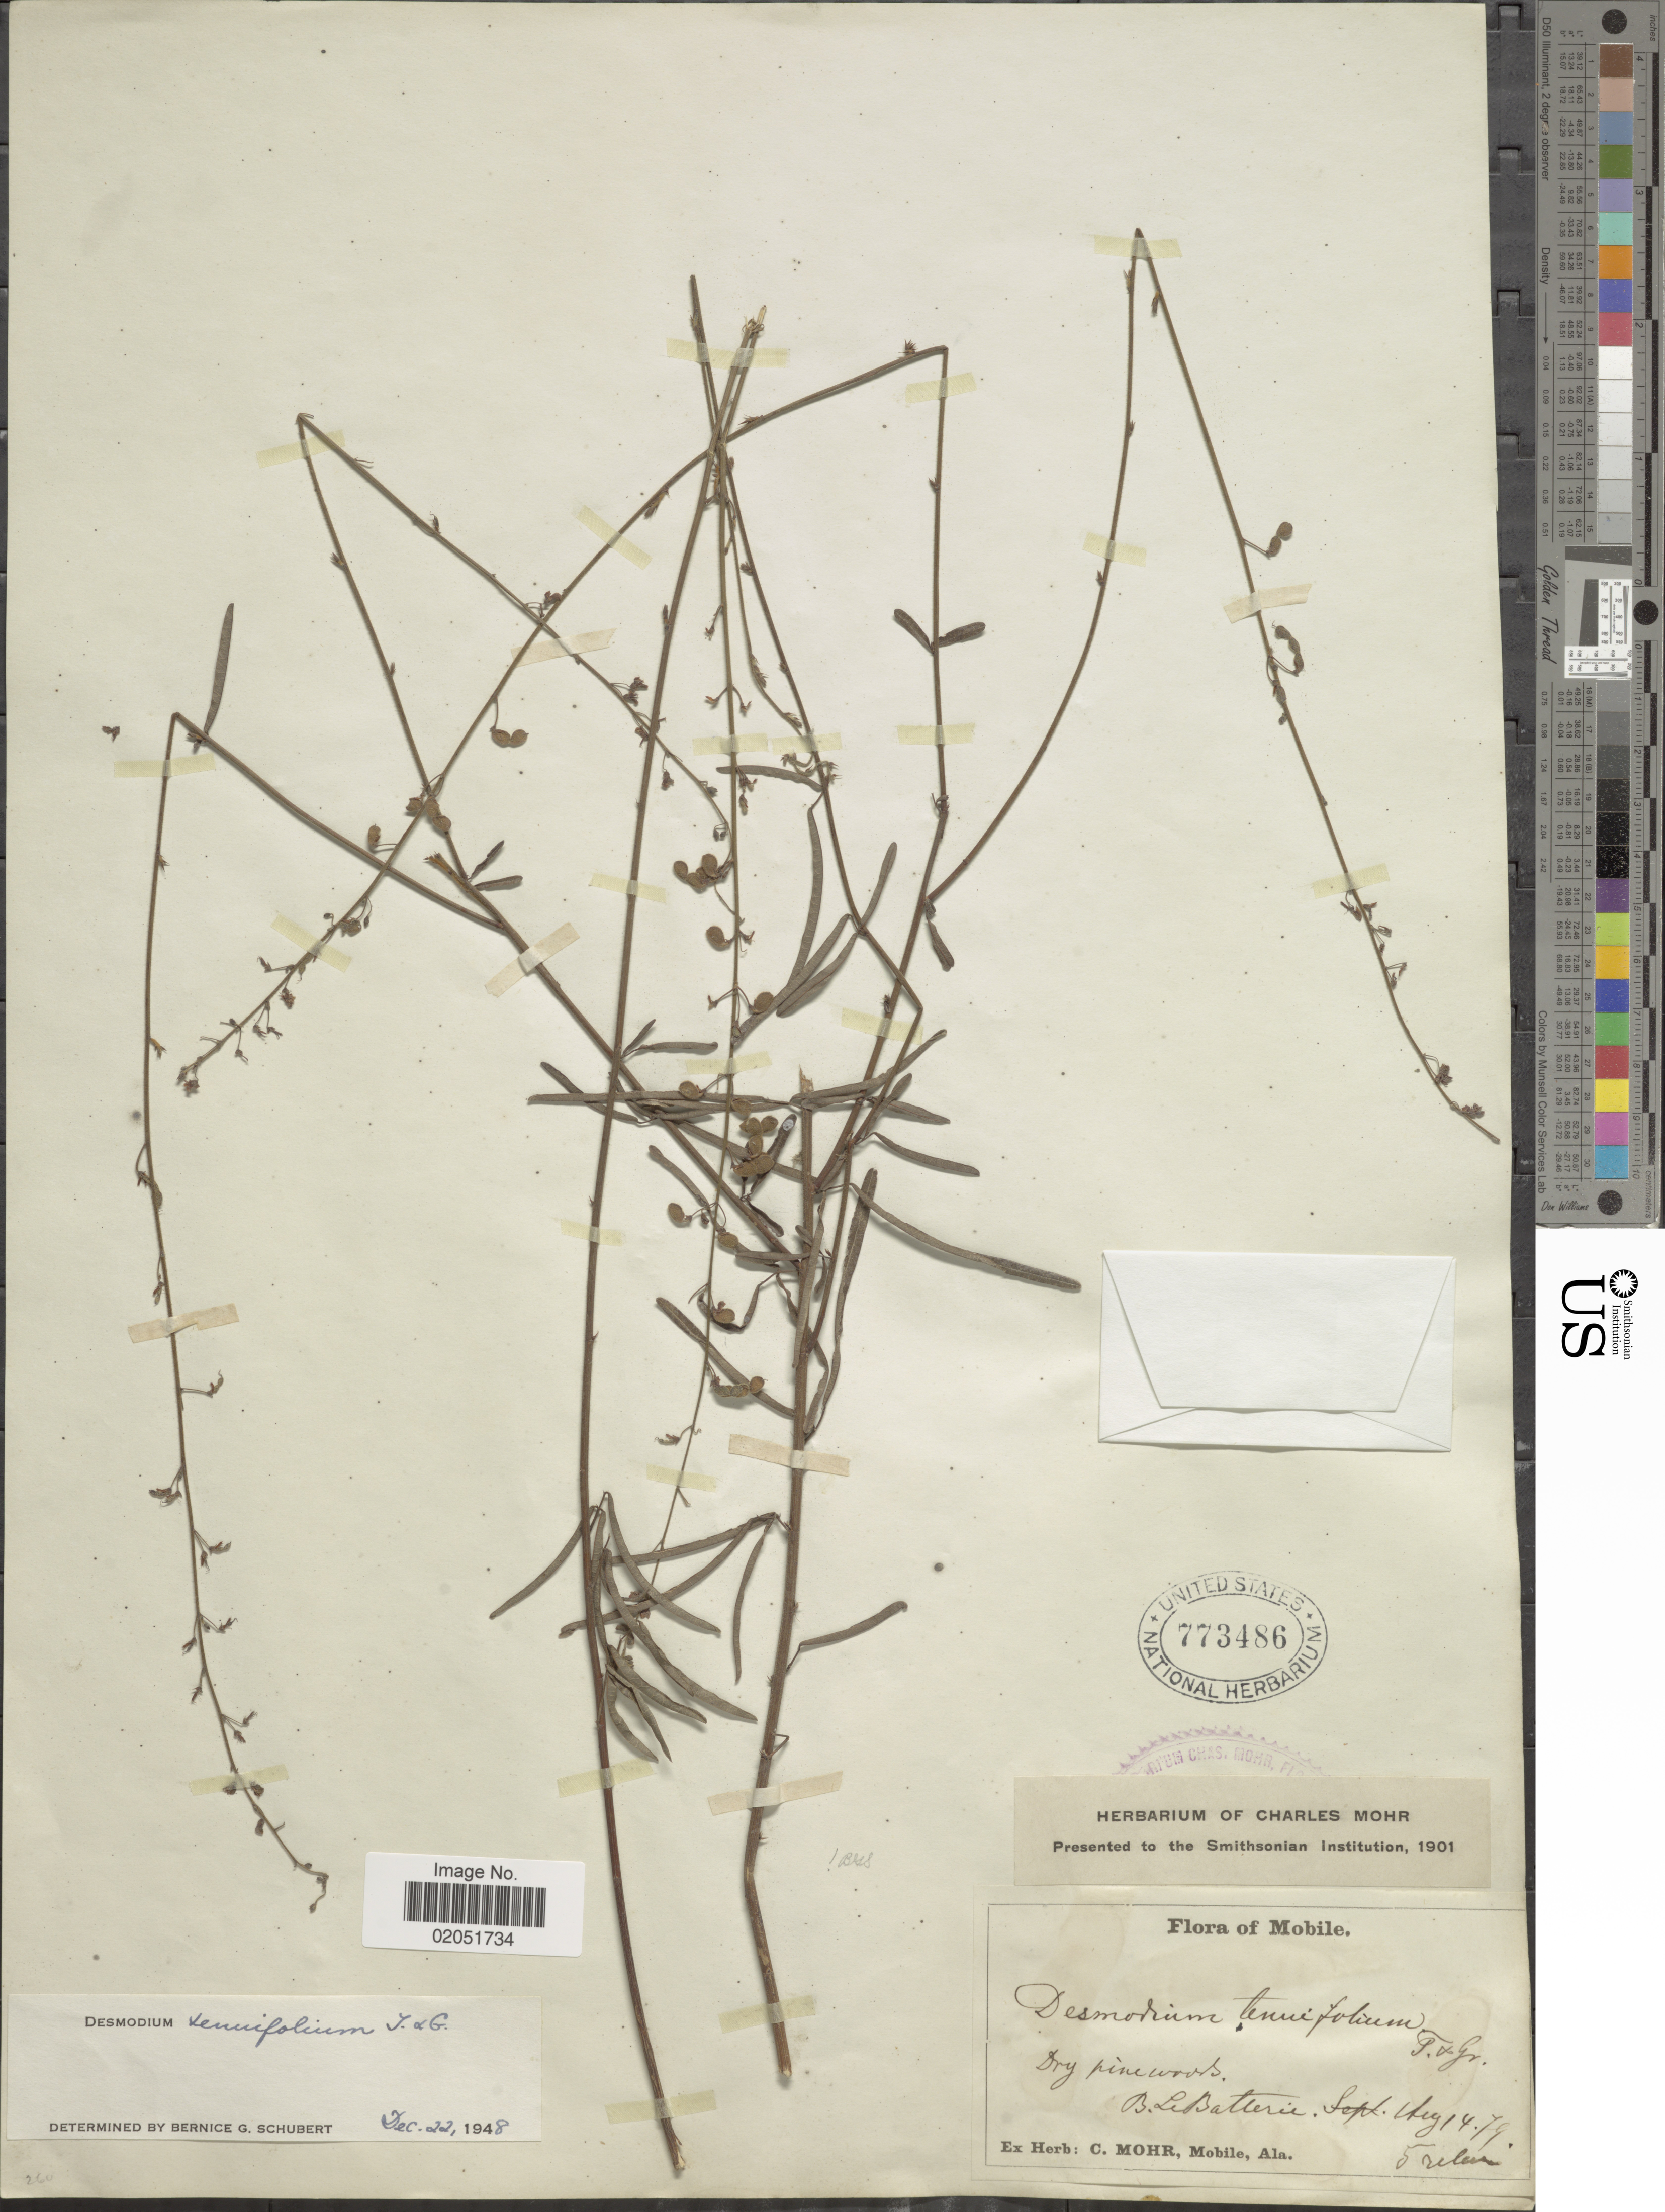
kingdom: Plantae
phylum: Tracheophyta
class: Magnoliopsida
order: Fabales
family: Fabaceae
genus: Desmodium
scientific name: Desmodium tenuifolium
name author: Torr. & A. Gray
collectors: ex herb. C. Mohr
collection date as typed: Transcribed d/m/y: 14/8/79 to 14/8/79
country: United States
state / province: Alabama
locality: B. Lebalterie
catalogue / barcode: US 773486